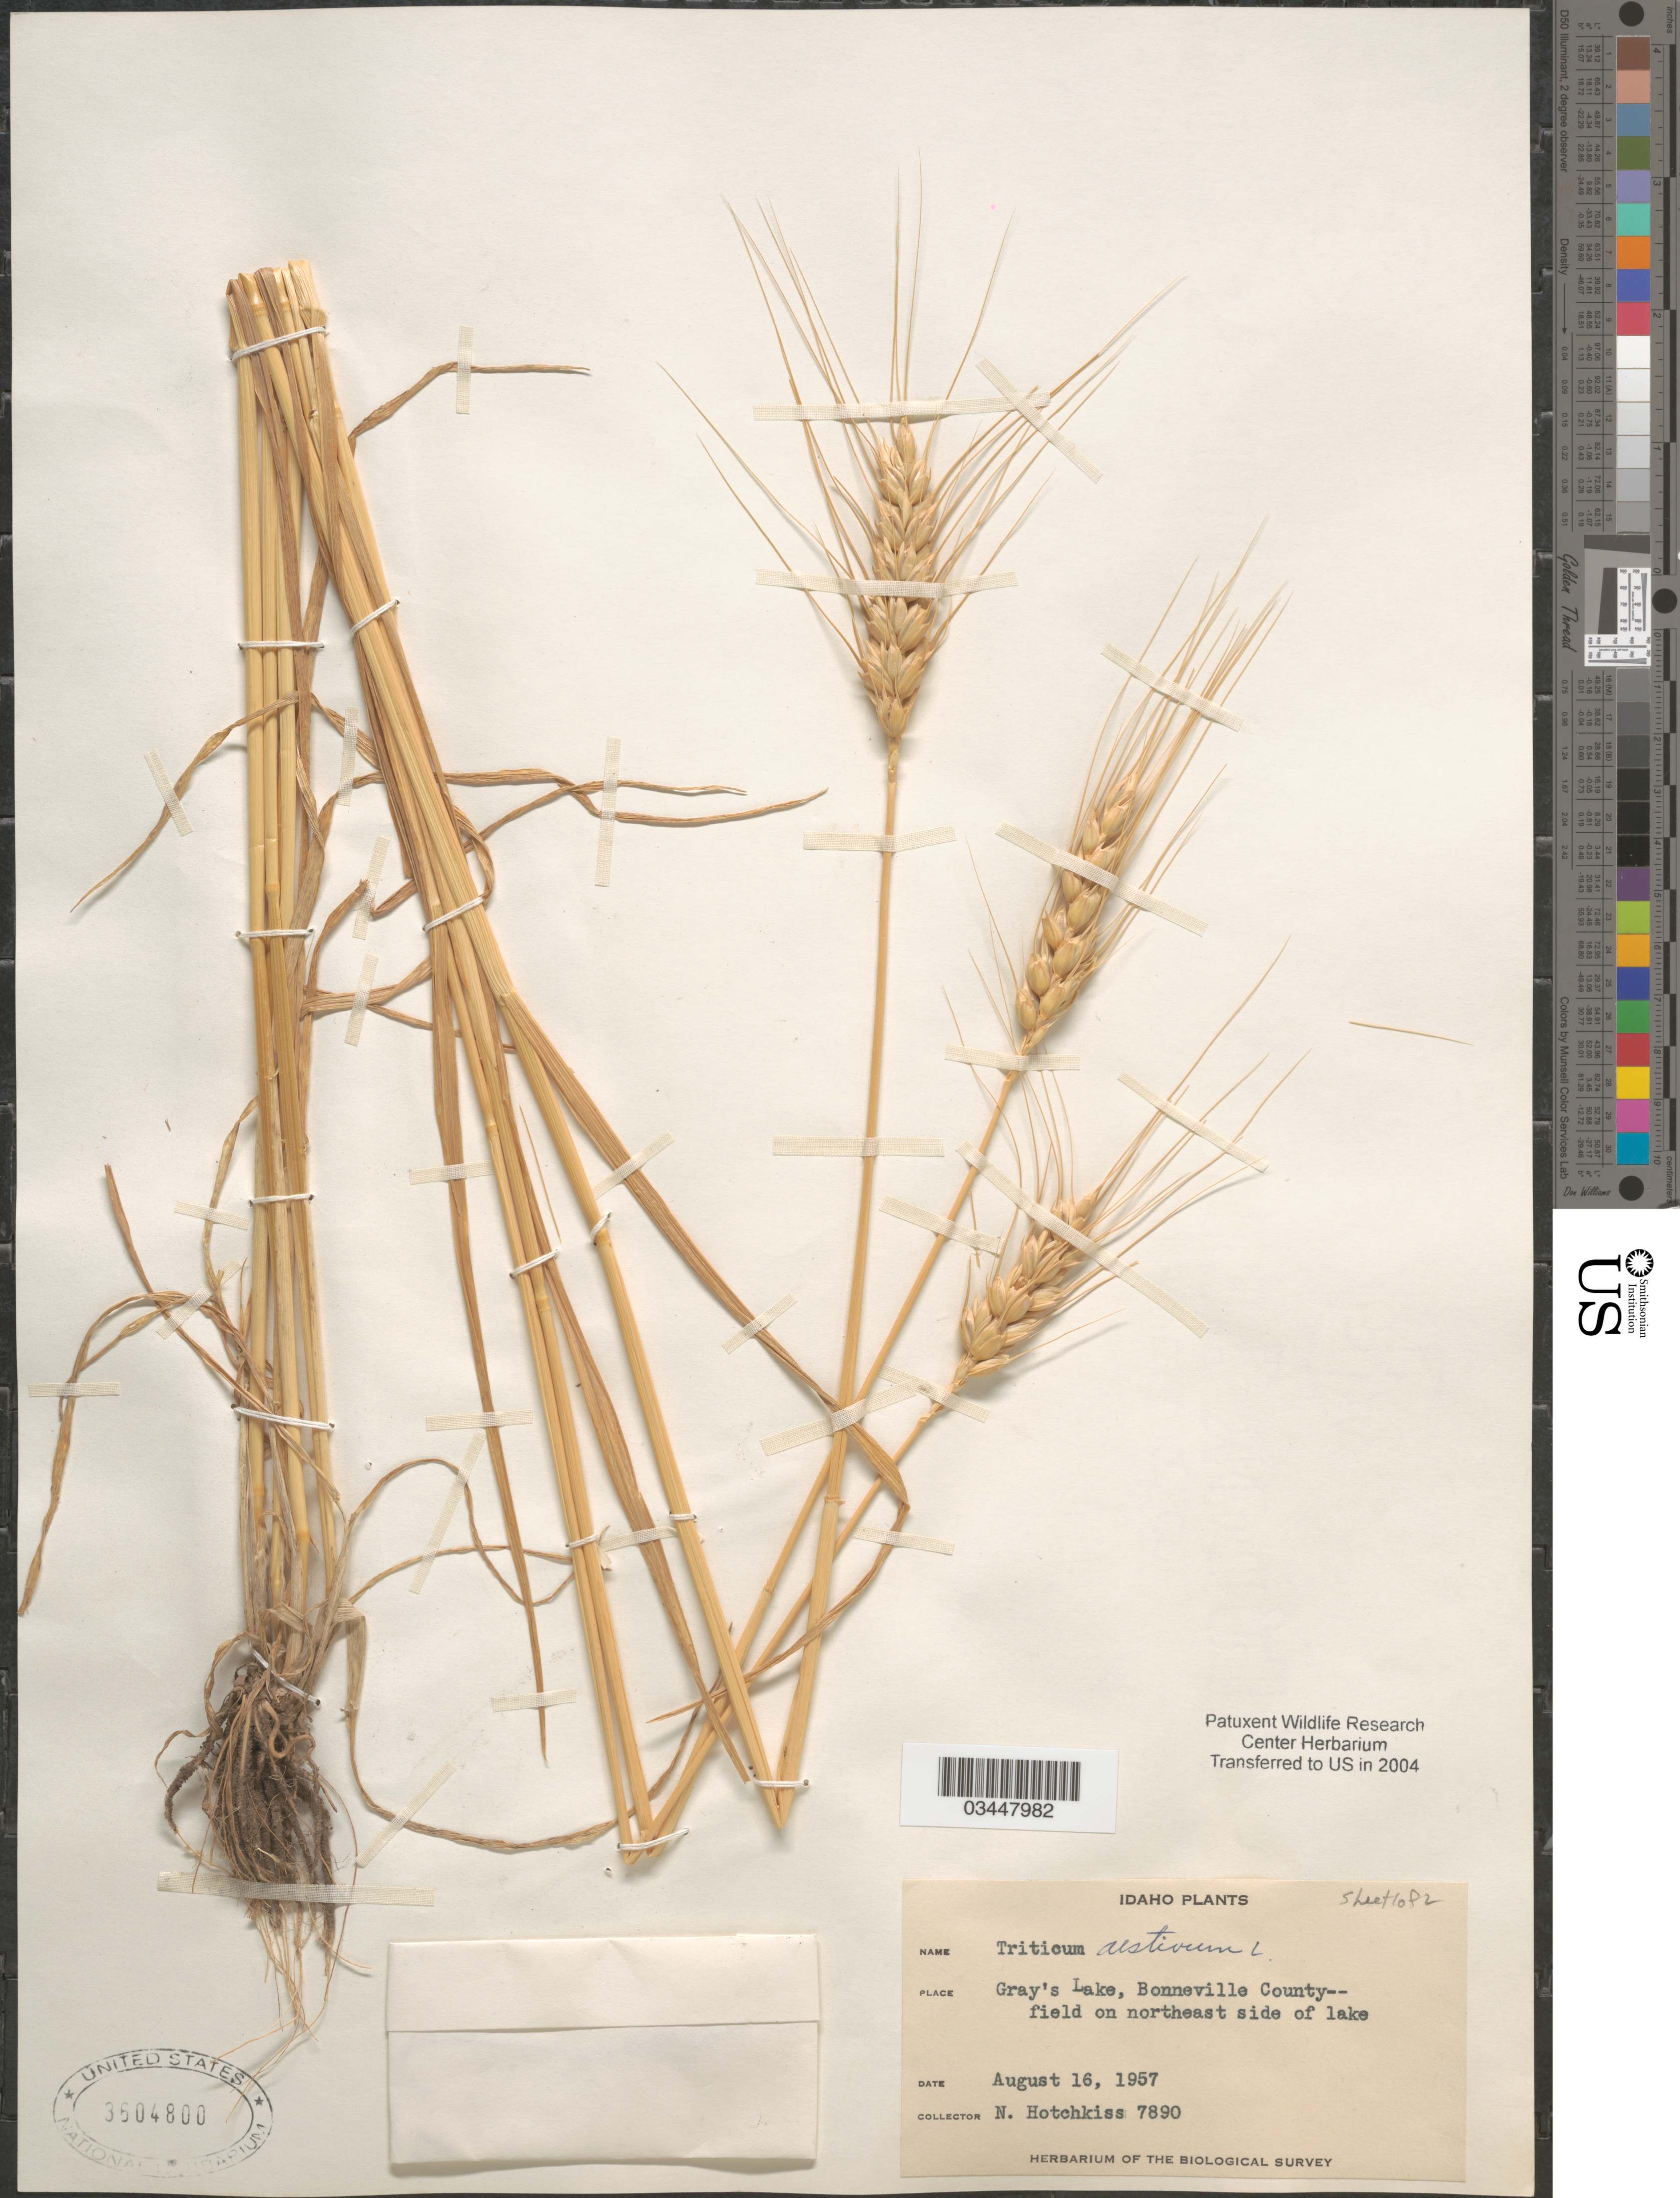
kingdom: Plantae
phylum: Tracheophyta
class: Liliopsida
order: Poales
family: Poaceae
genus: Triticum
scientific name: Triticum aestivum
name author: L.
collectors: N. Hotchkiss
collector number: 7890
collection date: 1957-08-16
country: United States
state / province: Idaho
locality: Gray's Lake, Bonneville County-- field on northeast side of lake. Herbarium of the Biological Survey.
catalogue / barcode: US 3604800